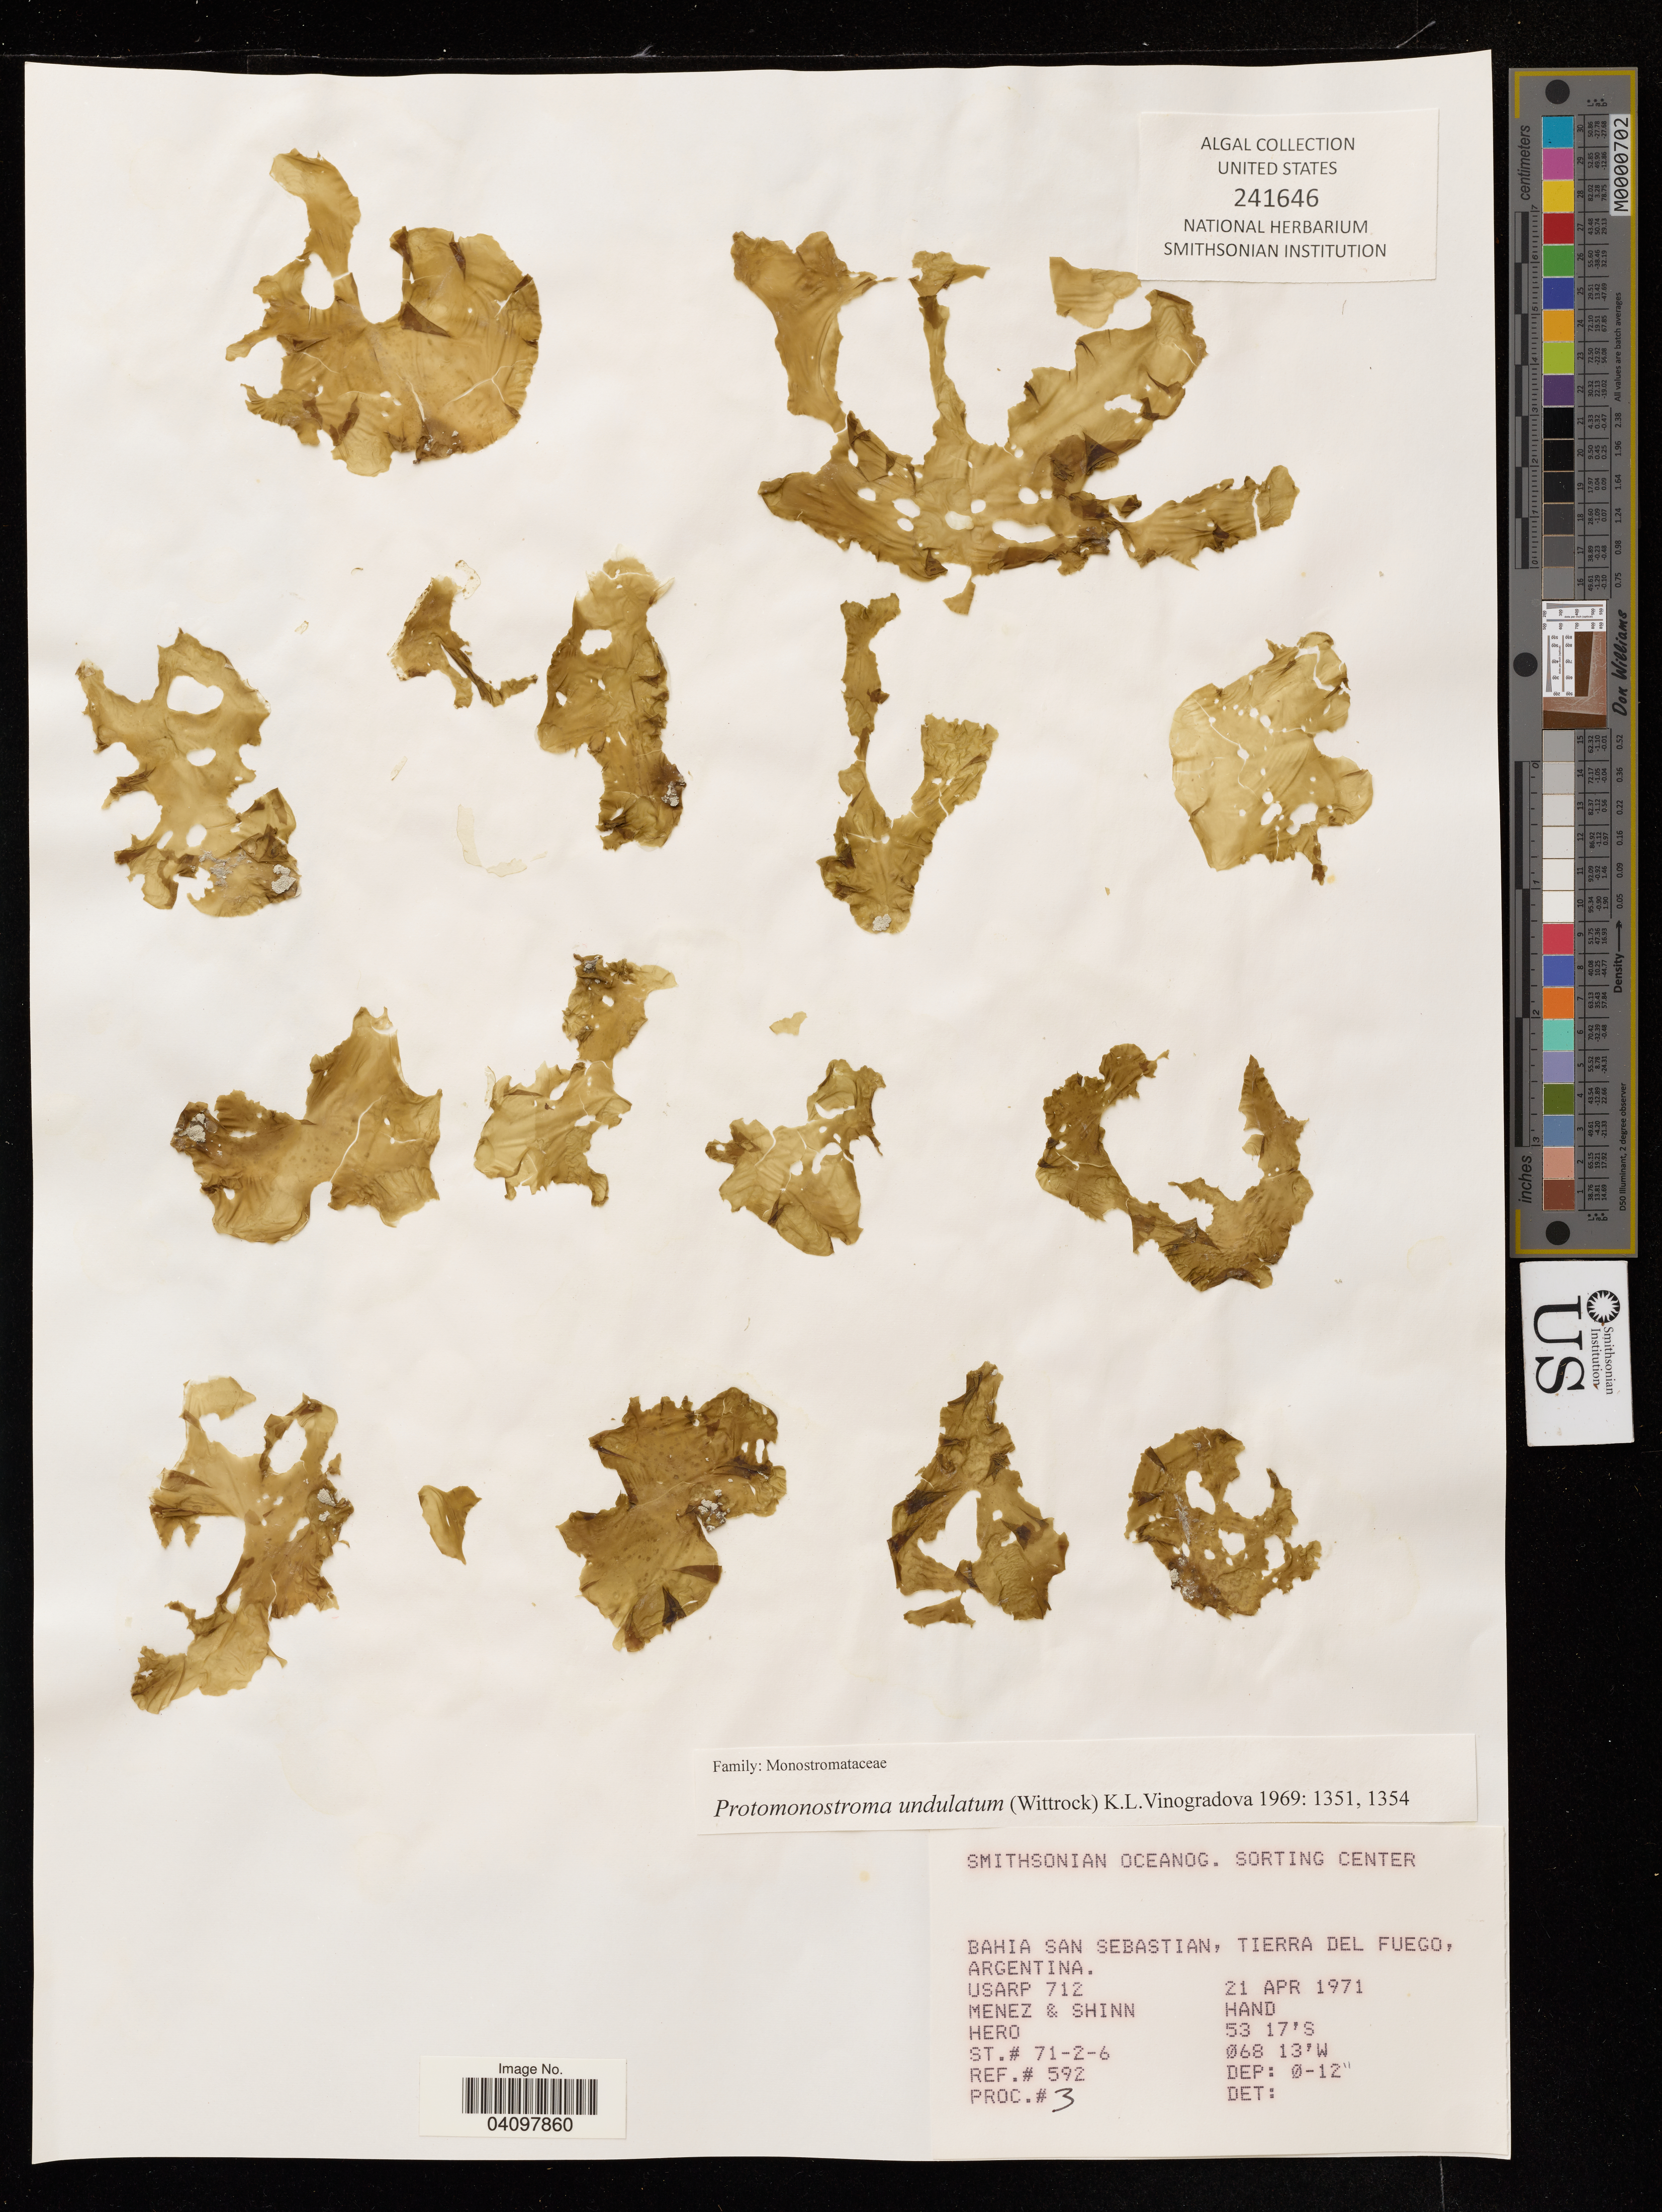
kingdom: Plantae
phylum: Chlorophyta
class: Ulvophyceae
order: Ulvales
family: Gayraliaceae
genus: Protomonostroma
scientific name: Protomonostroma undulatum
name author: (Wittrock) K.L.Vinogr.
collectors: Menez & -. Shinn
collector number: USARP 712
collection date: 1971-04-21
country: Argentina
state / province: Tierra del Fuego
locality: Bahia San Sebastian.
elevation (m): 0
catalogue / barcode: US 241646